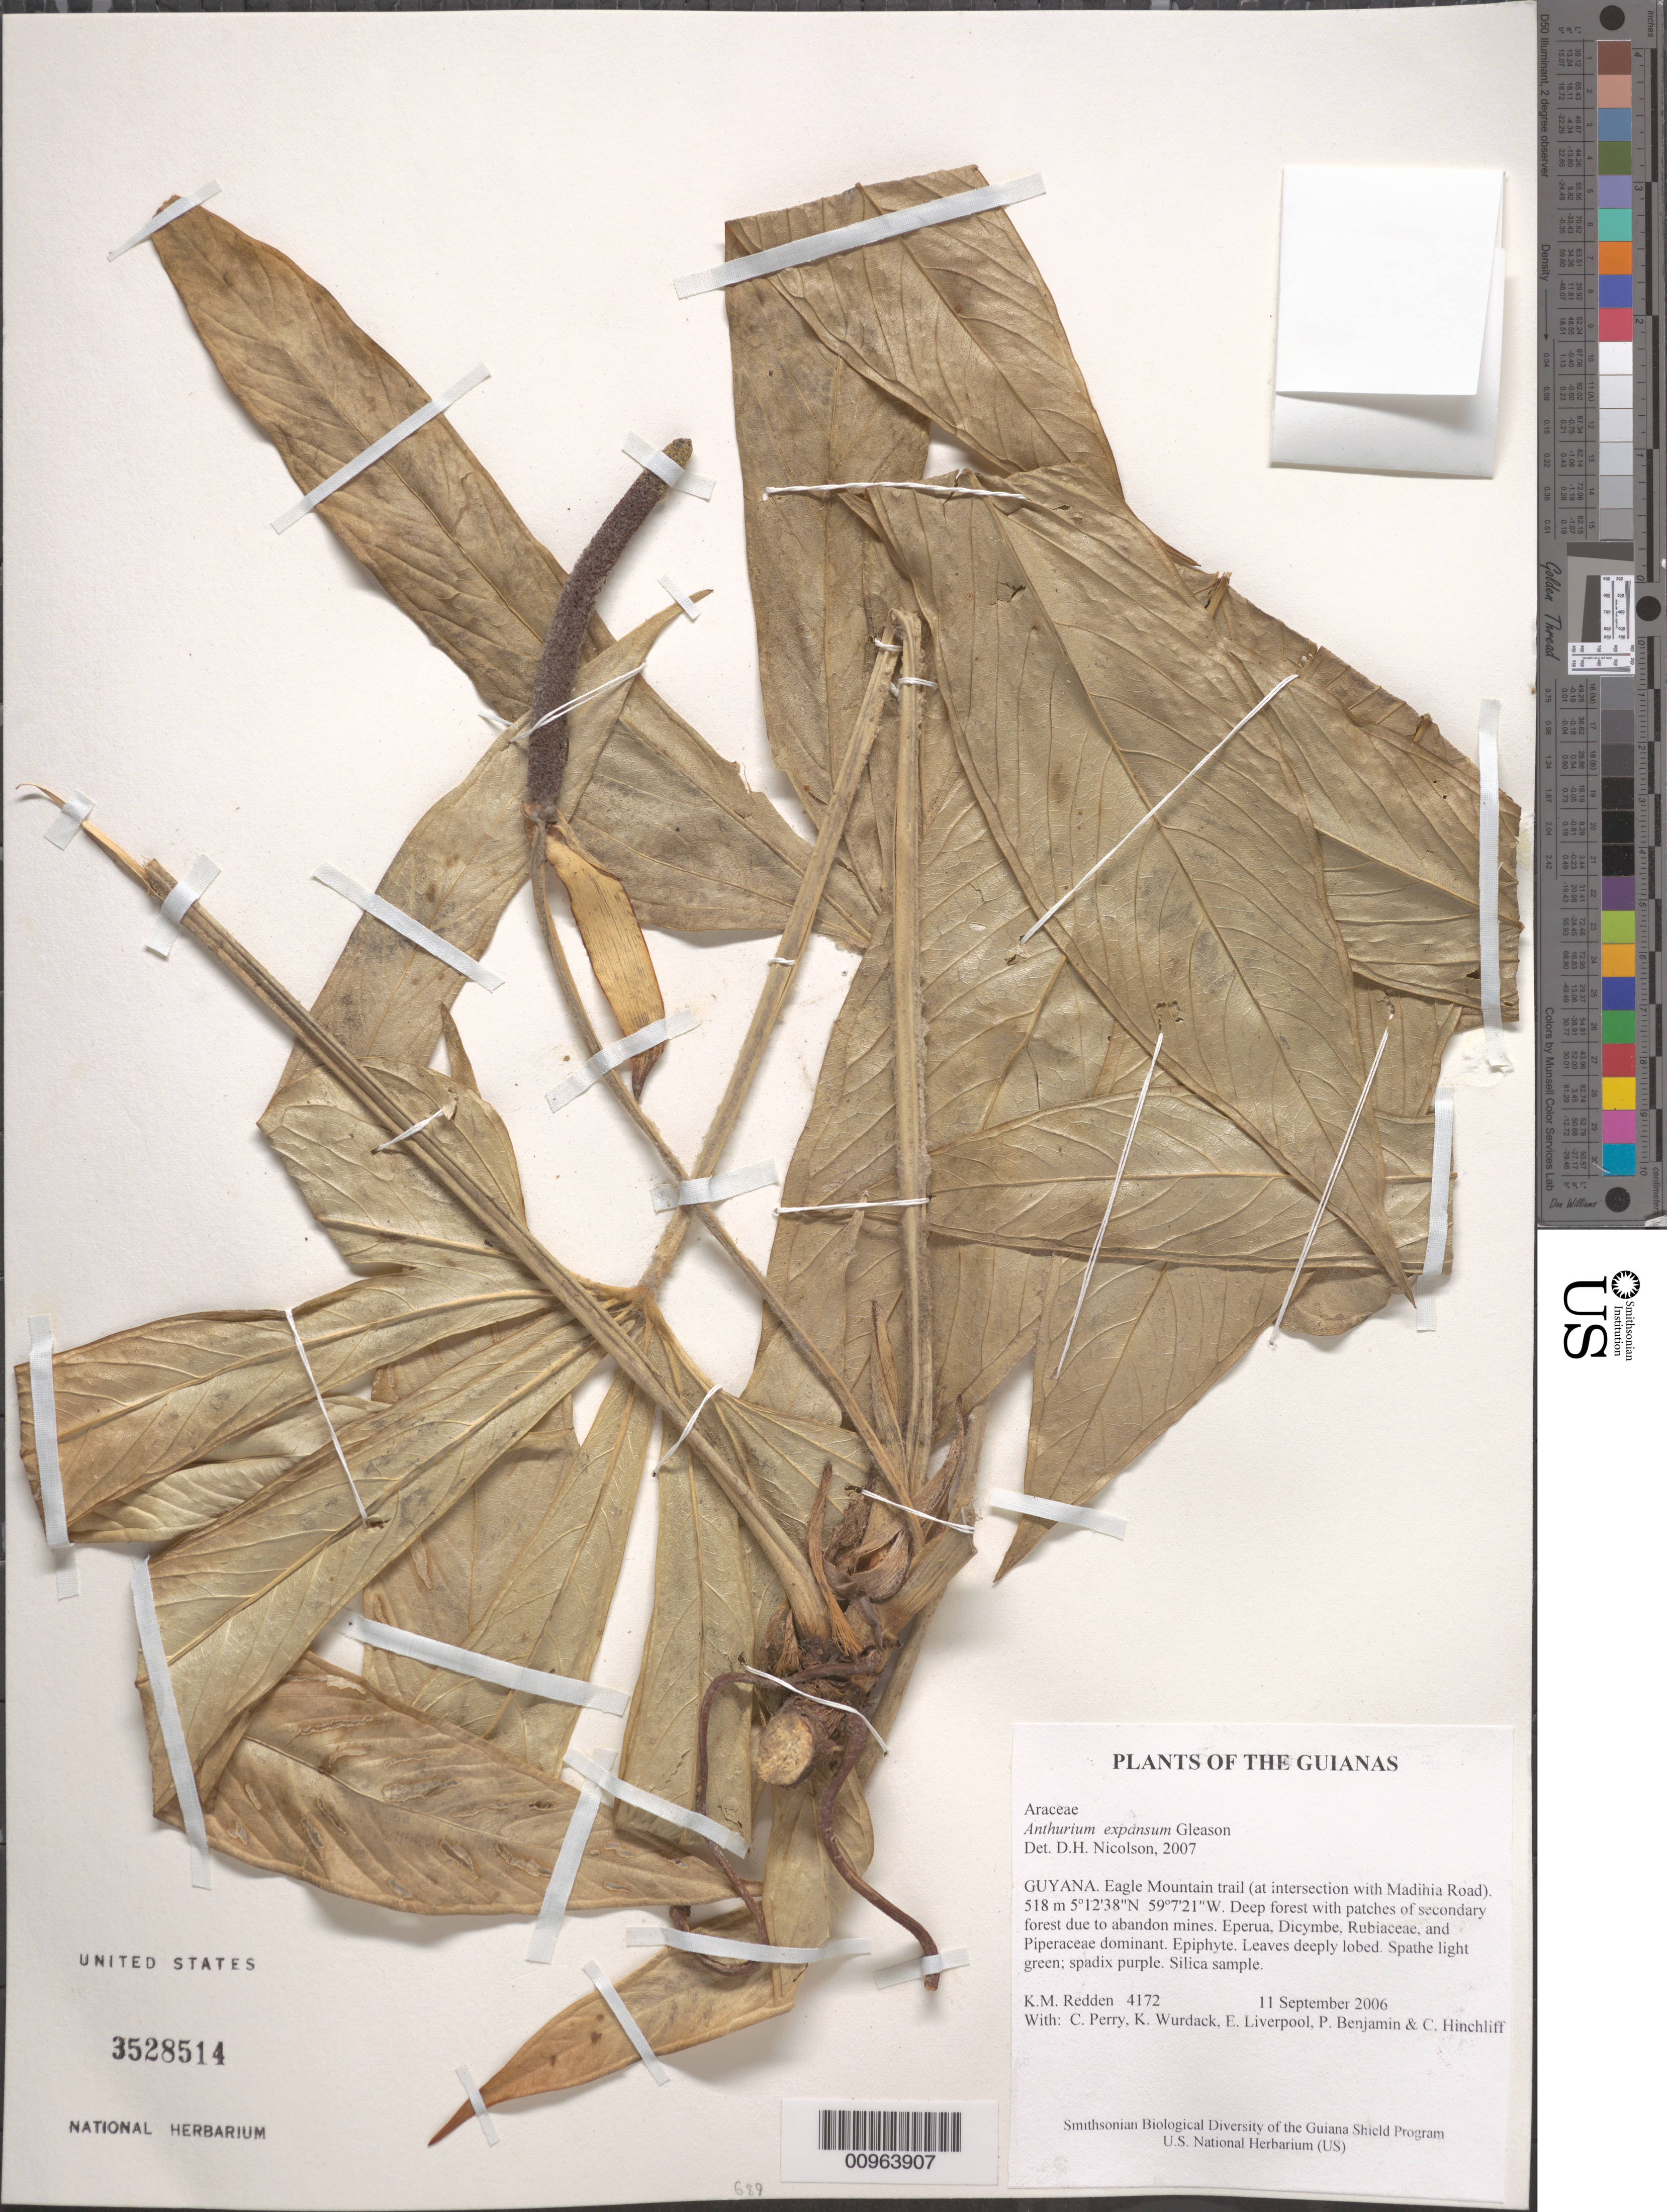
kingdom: Plantae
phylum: Tracheophyta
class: Liliopsida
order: Alismatales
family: Araceae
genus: Anthurium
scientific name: Anthurium expansum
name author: Gleason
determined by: Nicolson, Dan H.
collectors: K. M. Redden, C. Perry, K. Wurdack, E. Liverpool, P. Benjamin & C. E. Hinchliff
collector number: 4172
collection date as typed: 11 September 2006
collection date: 2006-09-11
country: Guyana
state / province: Potaro-Siparuni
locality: Eagle Mountain trail (at intersection with Madihia Road)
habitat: Deep forest with patches of secondary forest due to abandoned mines. Eperua, Dicymbe, Rubiaceae, and Piperaceae dominant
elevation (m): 518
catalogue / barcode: US 3528514